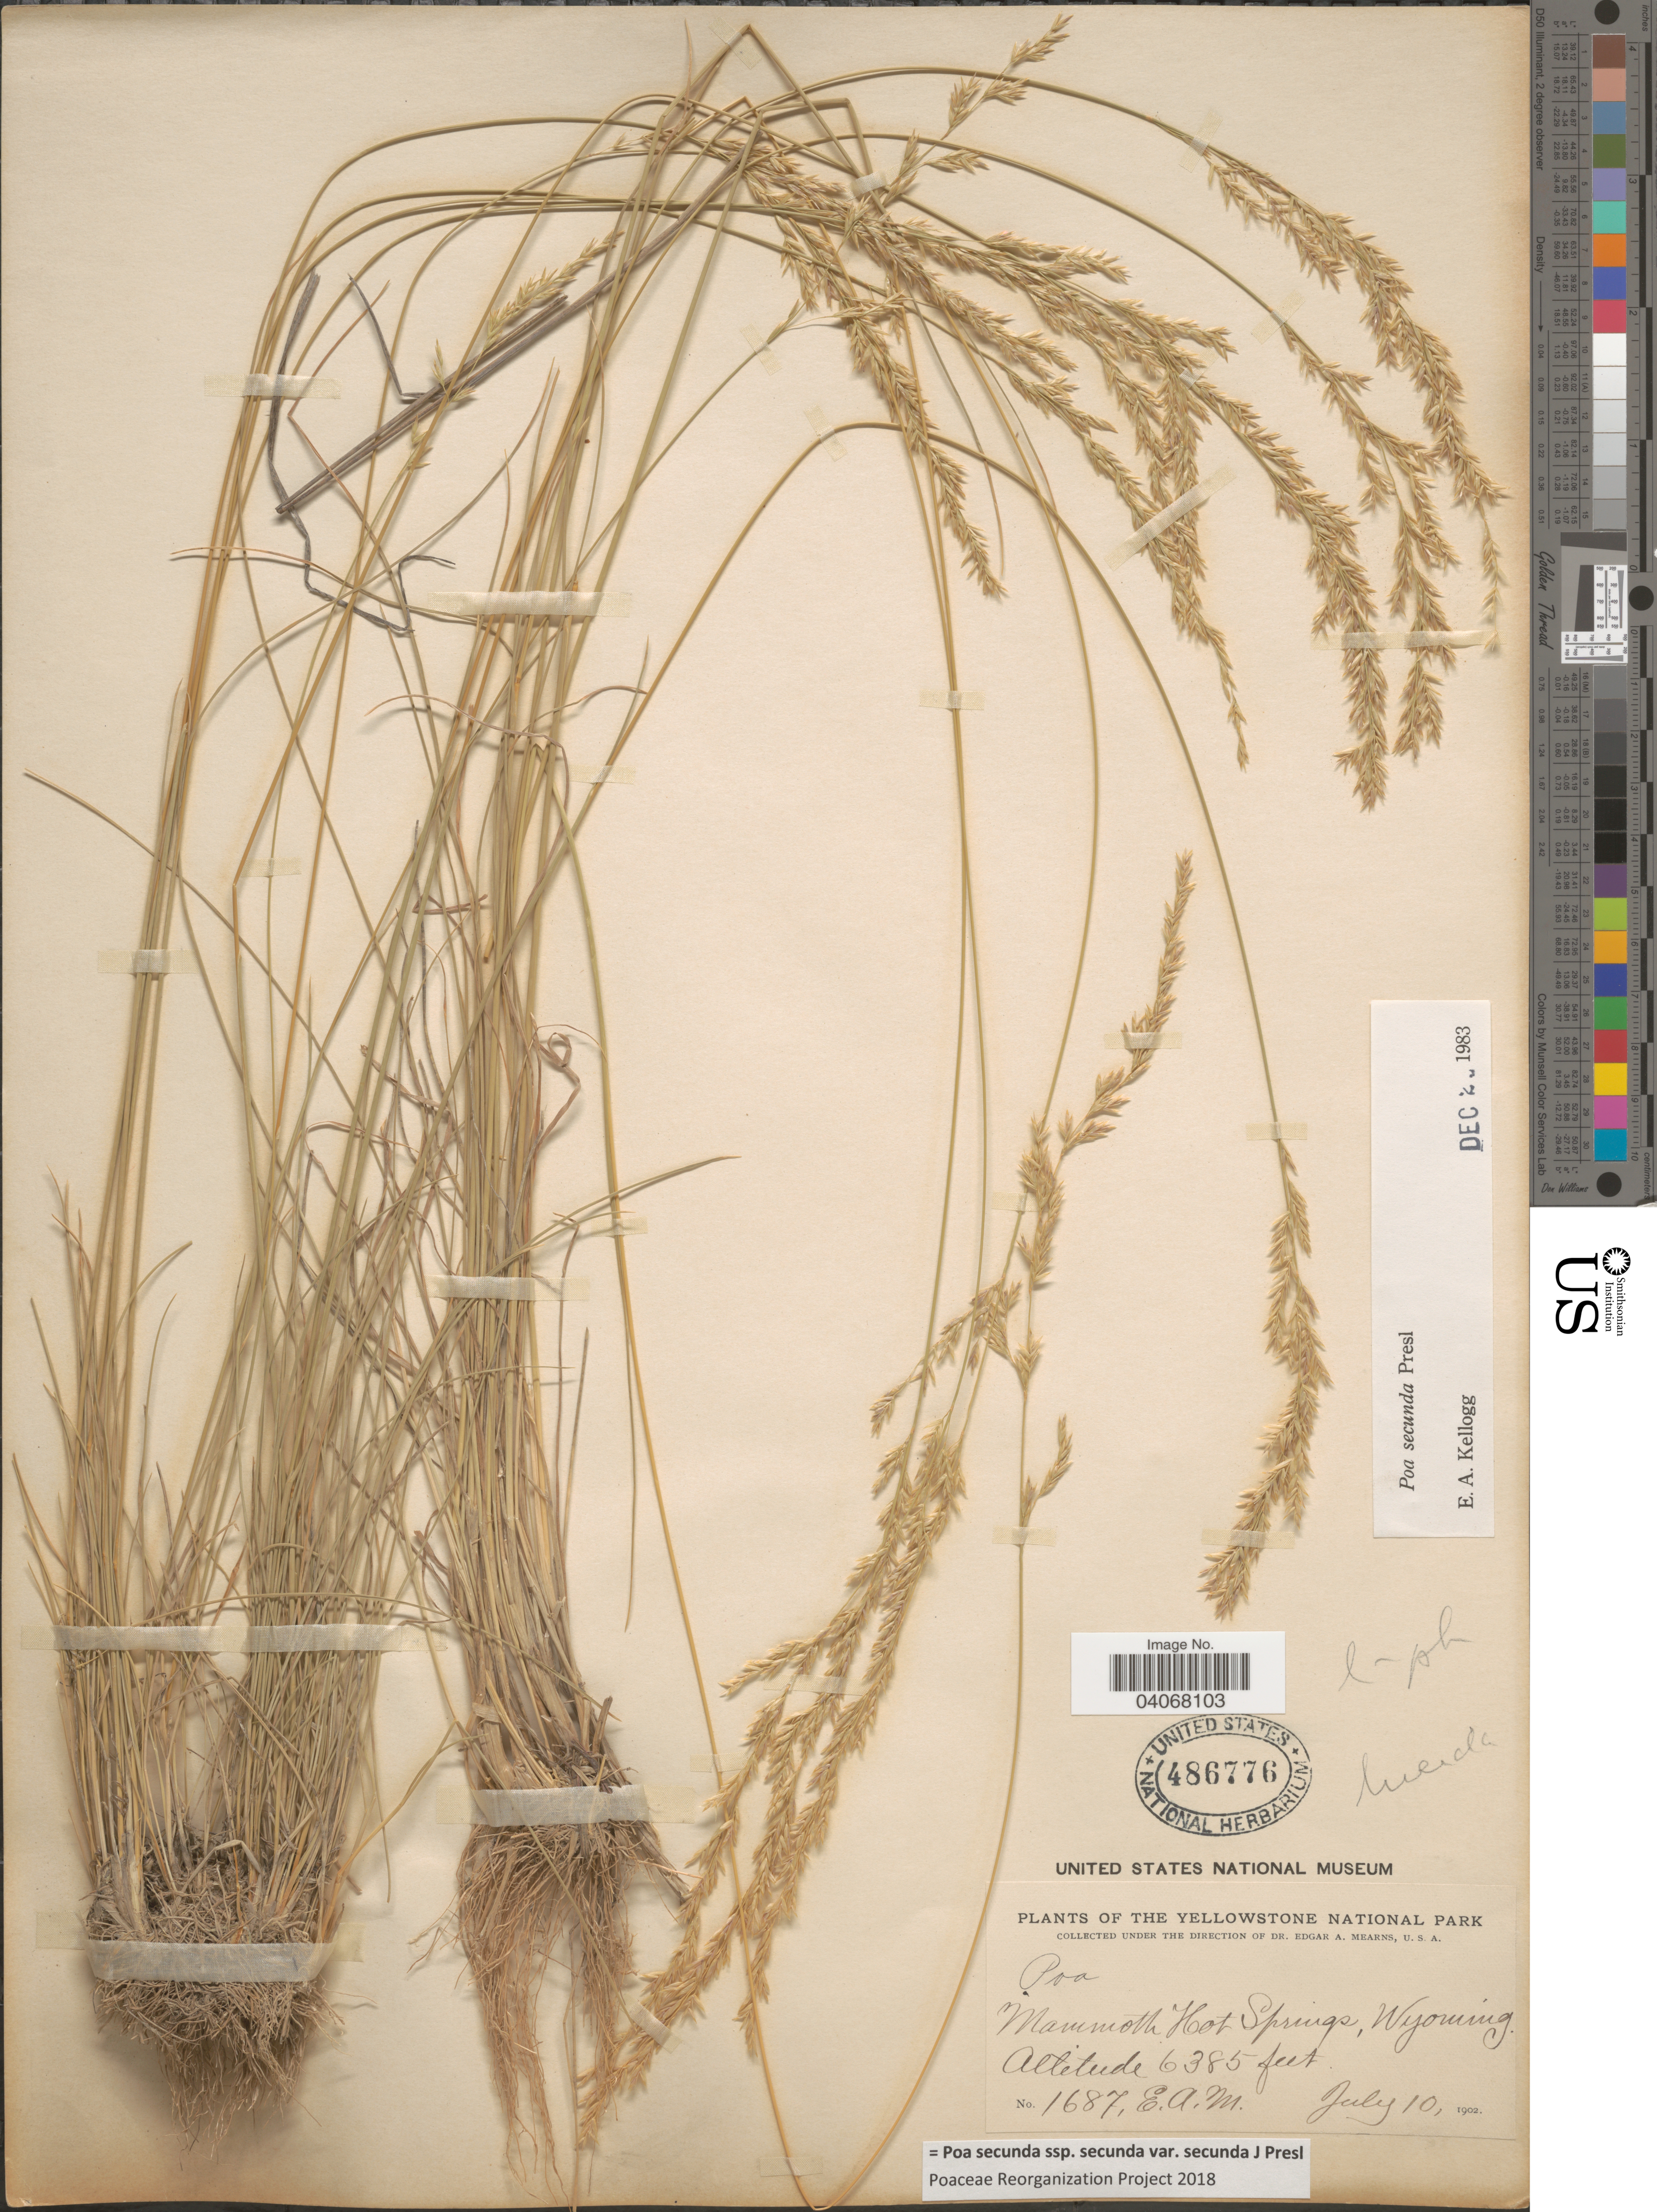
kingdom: Plantae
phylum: Tracheophyta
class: Liliopsida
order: Poales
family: Poaceae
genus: Poa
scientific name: Poa secunda subsp. secunda var. secunda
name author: J. Presl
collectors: E. A. Mearns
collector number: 1687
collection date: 1902-07-10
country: United States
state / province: Wyoming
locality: The Yellowstone National Park. Mammoth Hot Springs.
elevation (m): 1946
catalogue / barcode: US 486776